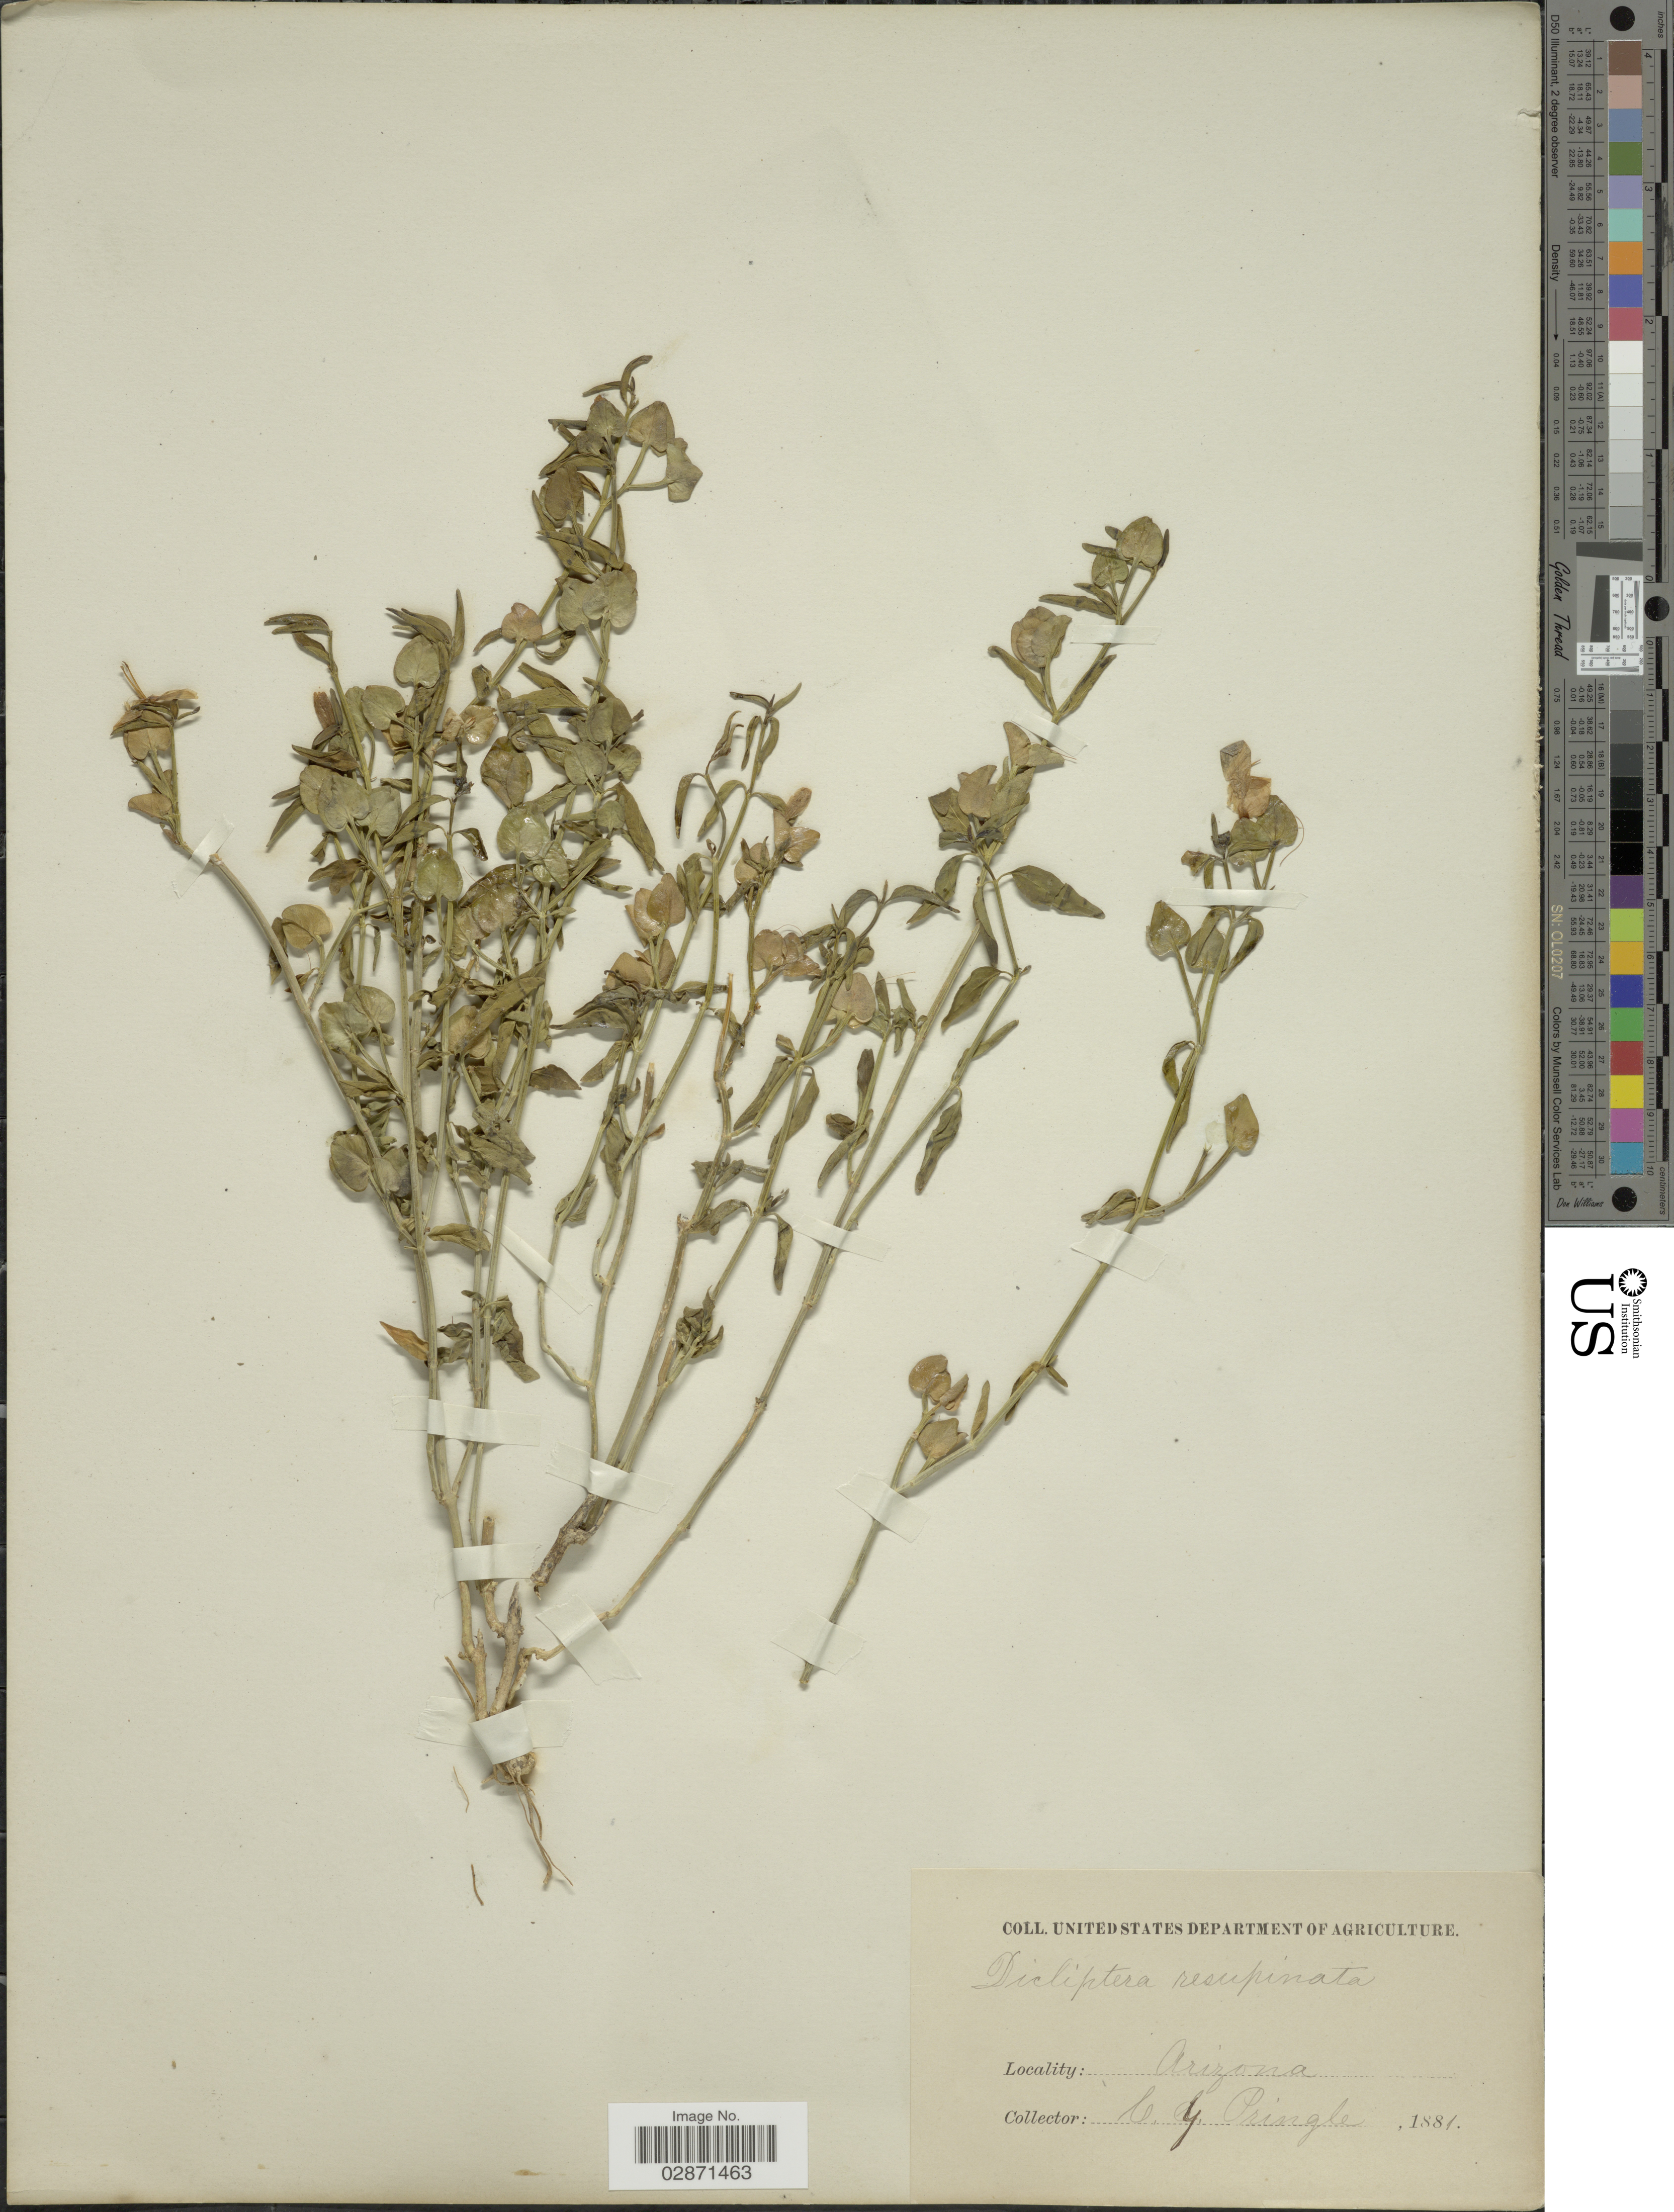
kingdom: Plantae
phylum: Tracheophyta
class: Magnoliopsida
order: Lamiales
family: Acanthaceae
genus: Dicliptera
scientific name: Dicliptera resupinata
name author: (Vahl) Juss.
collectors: C. G. Pringle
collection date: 1881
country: United States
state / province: Arizona